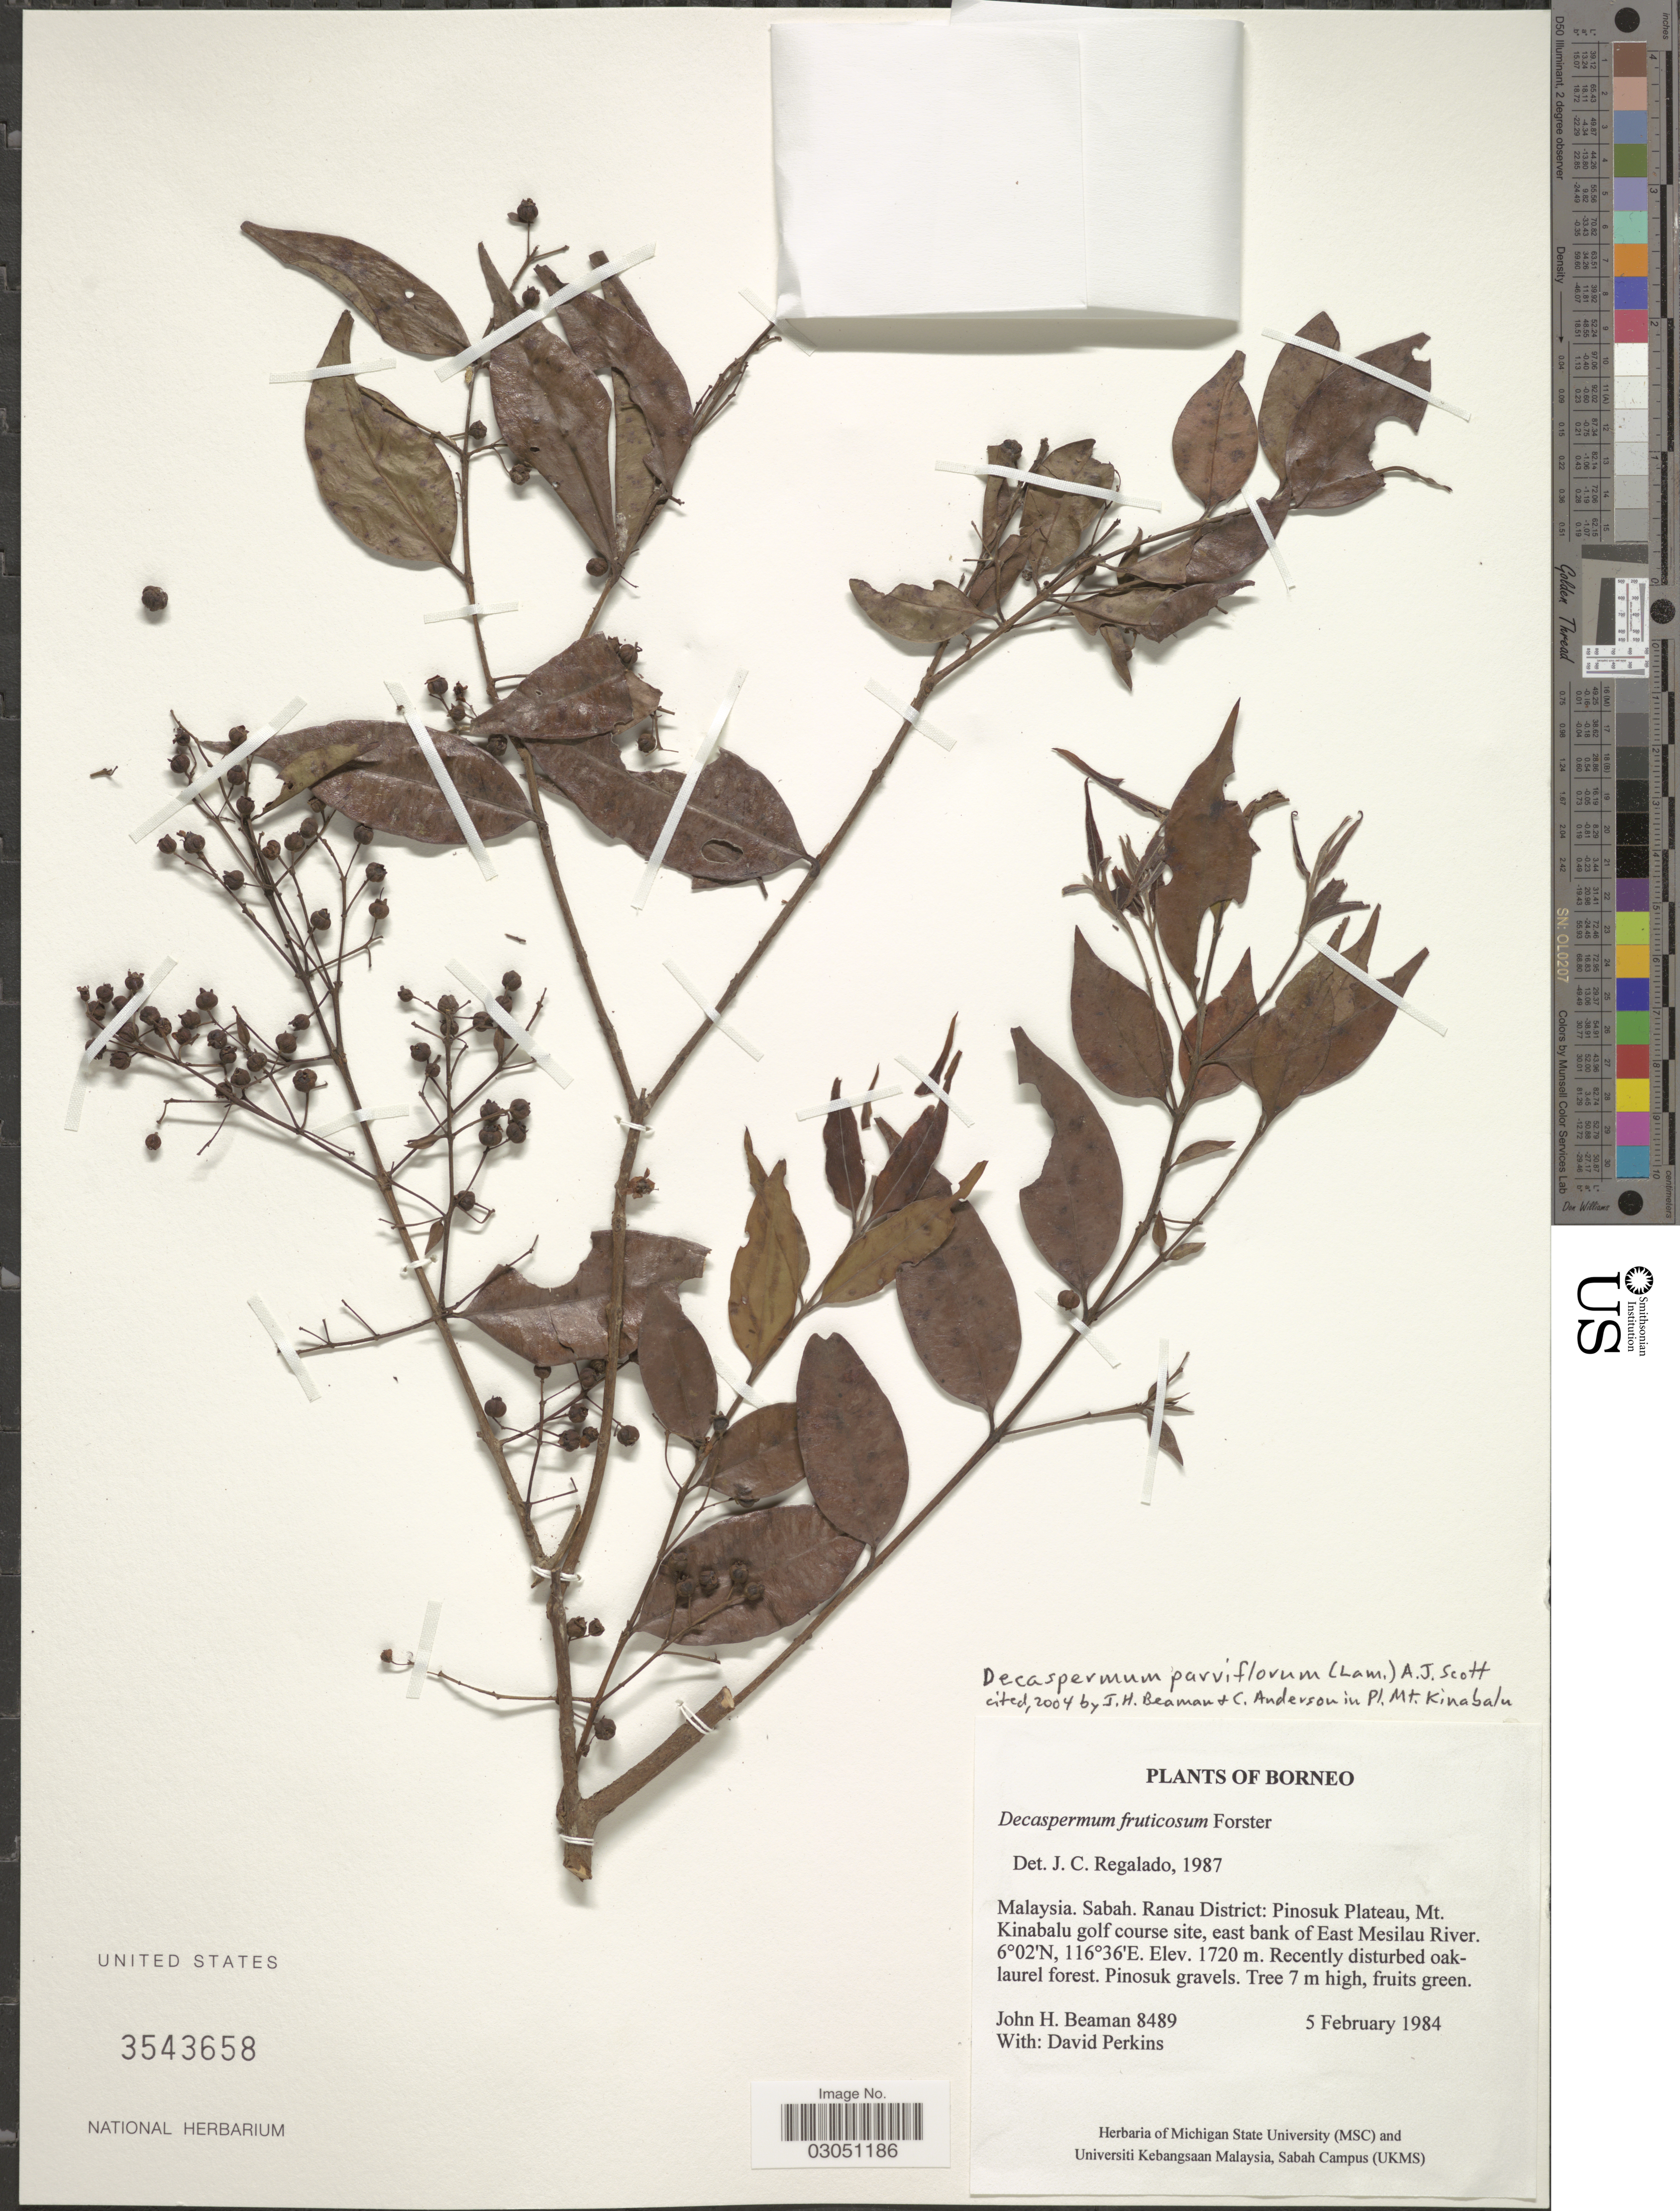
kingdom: Plantae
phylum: Tracheophyta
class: Magnoliopsida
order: Myrtales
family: Myrtaceae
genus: Decaspermum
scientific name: Decaspermum parviflorum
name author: (Lam.) A.J. Scott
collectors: J. H. Beaman & D. Perkins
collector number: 8489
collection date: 1984-02-05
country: Malaysia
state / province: Sabah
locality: Borneo. Malaysia. Sabah. Ranau District: Pinosuk Plateau, Mt. Kinabalu golf course site, east bank of East Mesilau River.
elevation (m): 1720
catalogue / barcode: US 3543658